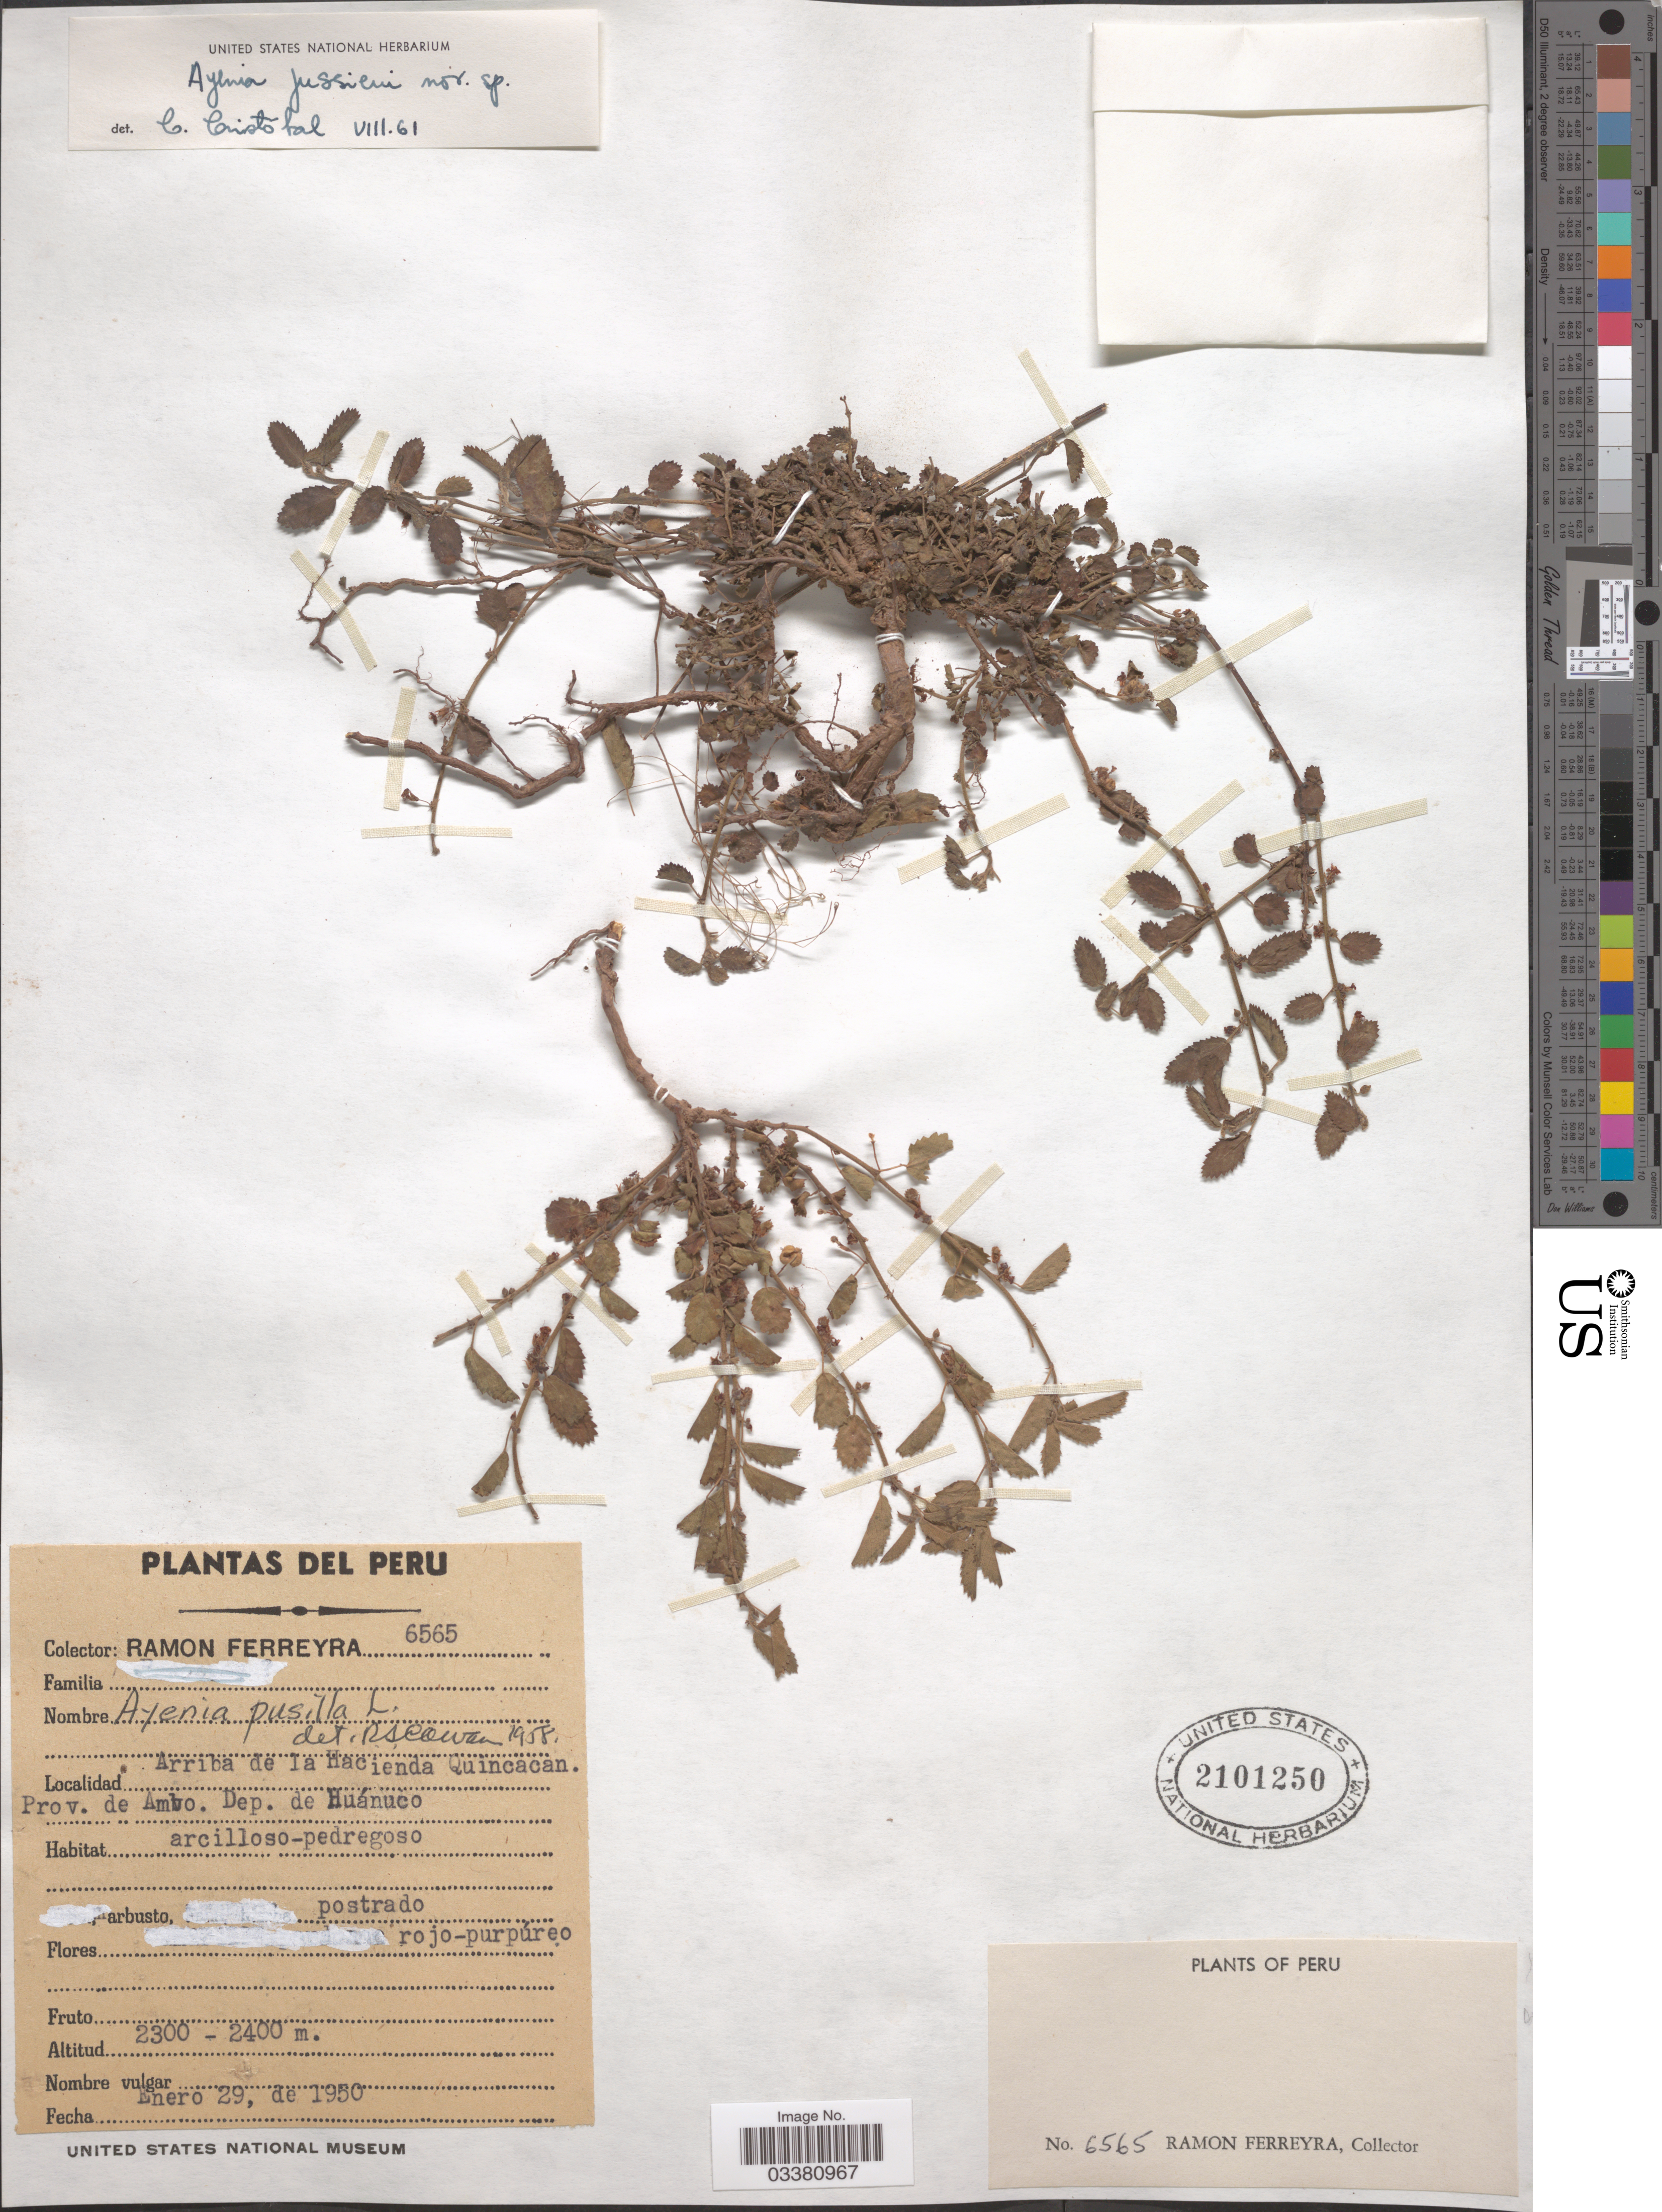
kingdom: Plantae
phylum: Tracheophyta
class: Magnoliopsida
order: Malvales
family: Malvaceae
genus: Ayenia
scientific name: Ayenia jussieui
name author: Cristóbal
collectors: R. A. Ferreyra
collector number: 6565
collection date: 1950-01-29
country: Peru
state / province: Huánuco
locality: Arriba de la Hacienda Quincacan. Prov. de Amvo. Dep. de Huánuco.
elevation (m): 2300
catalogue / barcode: US 2101250